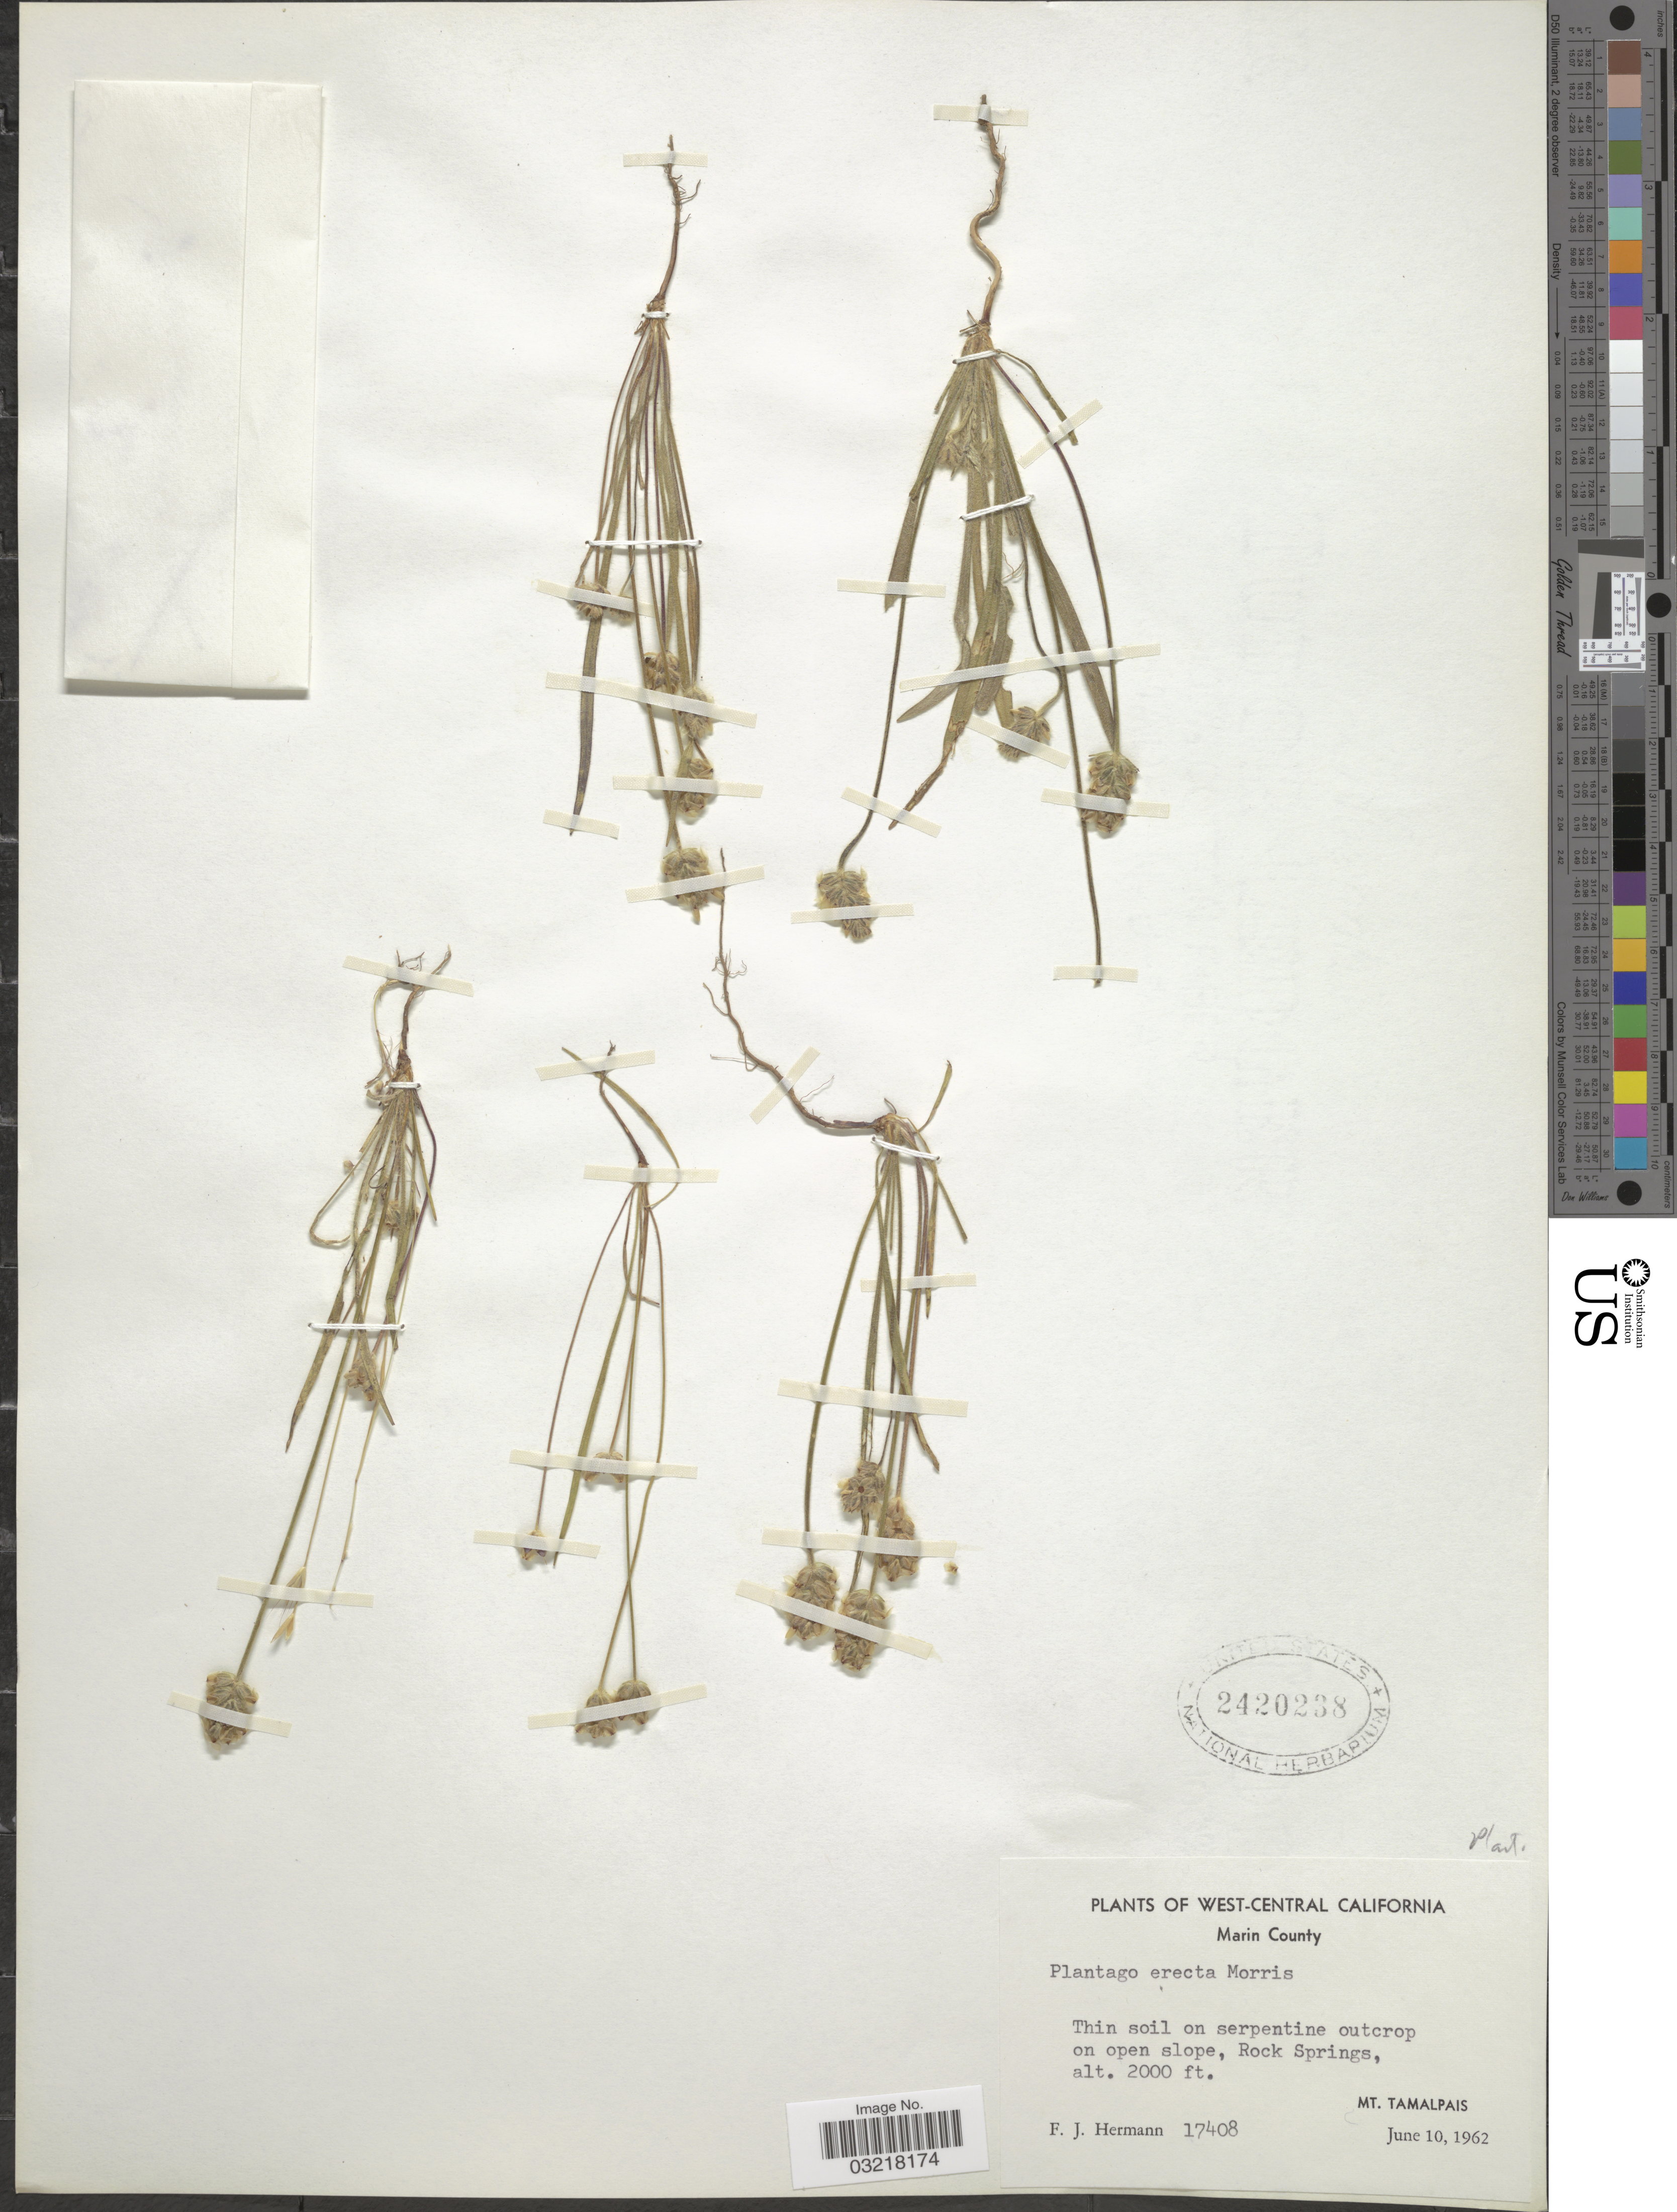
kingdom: Plantae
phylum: Tracheophyta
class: Magnoliopsida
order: Lamiales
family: Plantaginaceae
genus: Plantago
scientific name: Plantago erecta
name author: Morris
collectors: F. J. Hermann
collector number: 17408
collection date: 1962-06-10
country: United States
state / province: California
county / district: Marin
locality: West-Central California. Marin County. Rock Springs, Mt. Tamalpais.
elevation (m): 610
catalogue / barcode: US 2420238